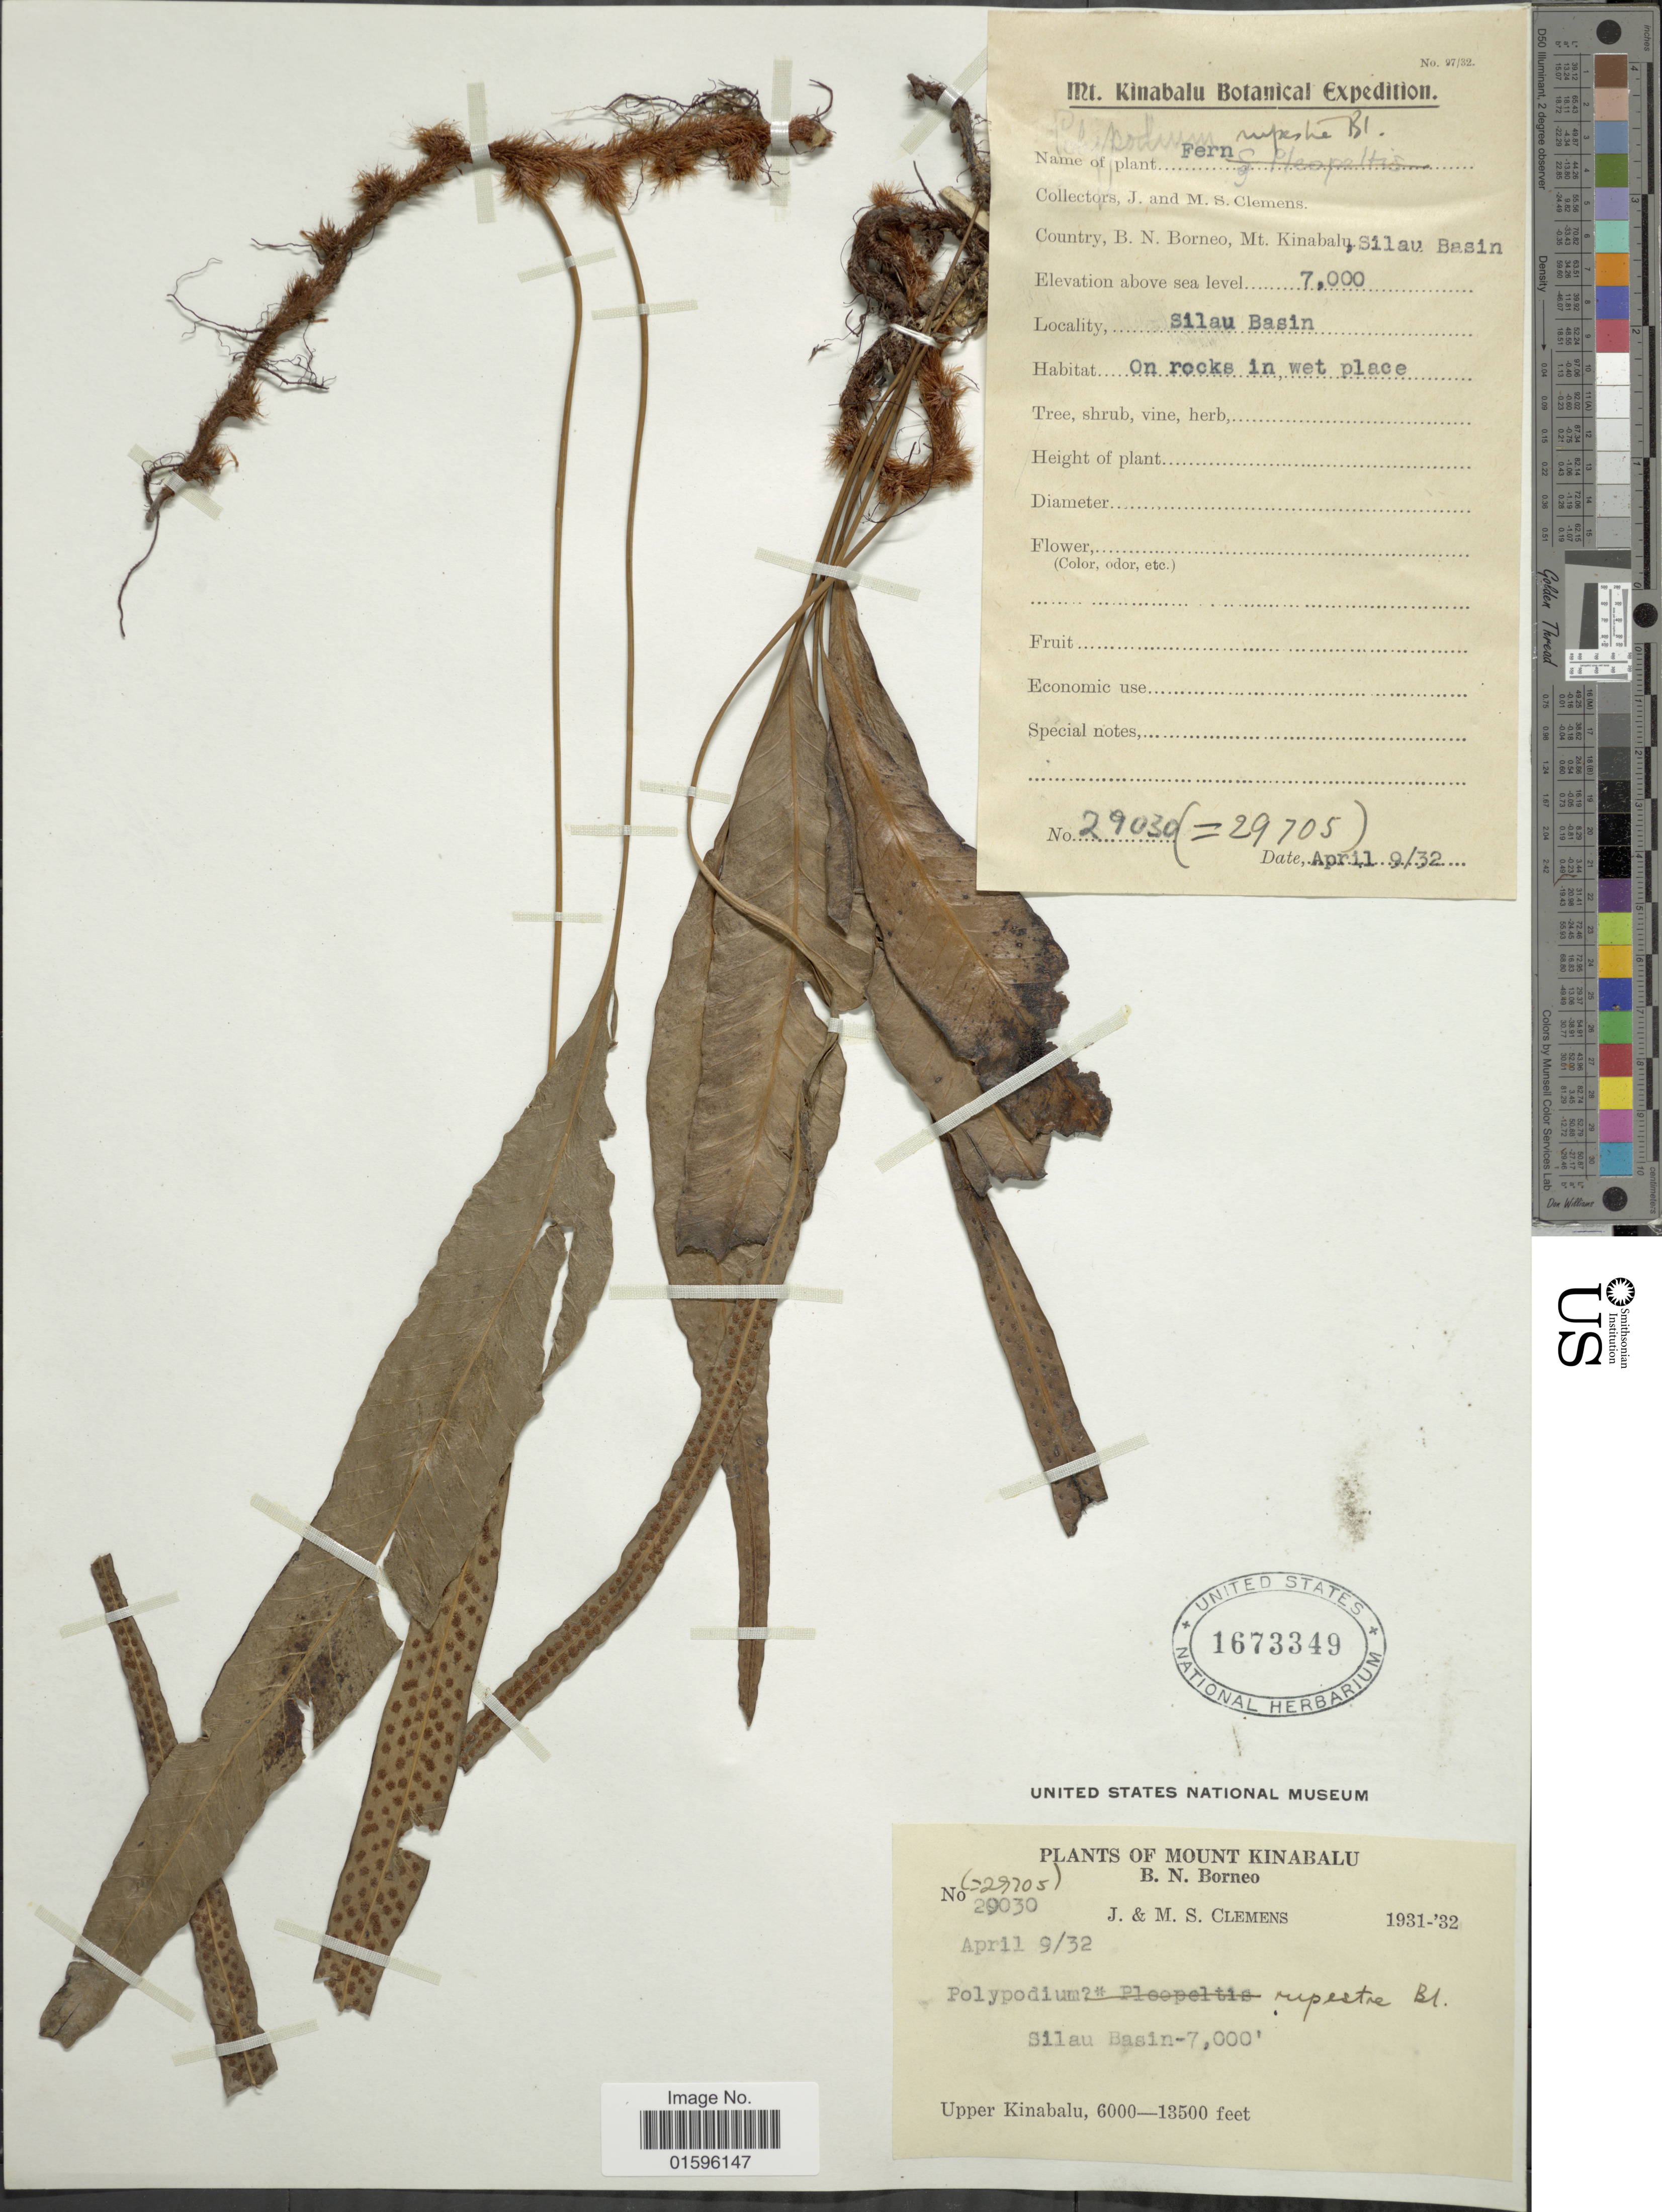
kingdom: Plantae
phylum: Tracheophyta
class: Polypodiopsida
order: Polypodiales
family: Polypodiaceae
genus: Polypodium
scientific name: Polypodium sp.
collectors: J. Clemens & M. S. Clemens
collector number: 29705/29030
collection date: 1932-04-09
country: Malaysia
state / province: Sabah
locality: Mount Kinabalu, B. N. Borneo, Upper Kinabalu,Silau Basin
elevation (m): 2134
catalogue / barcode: US 1673349